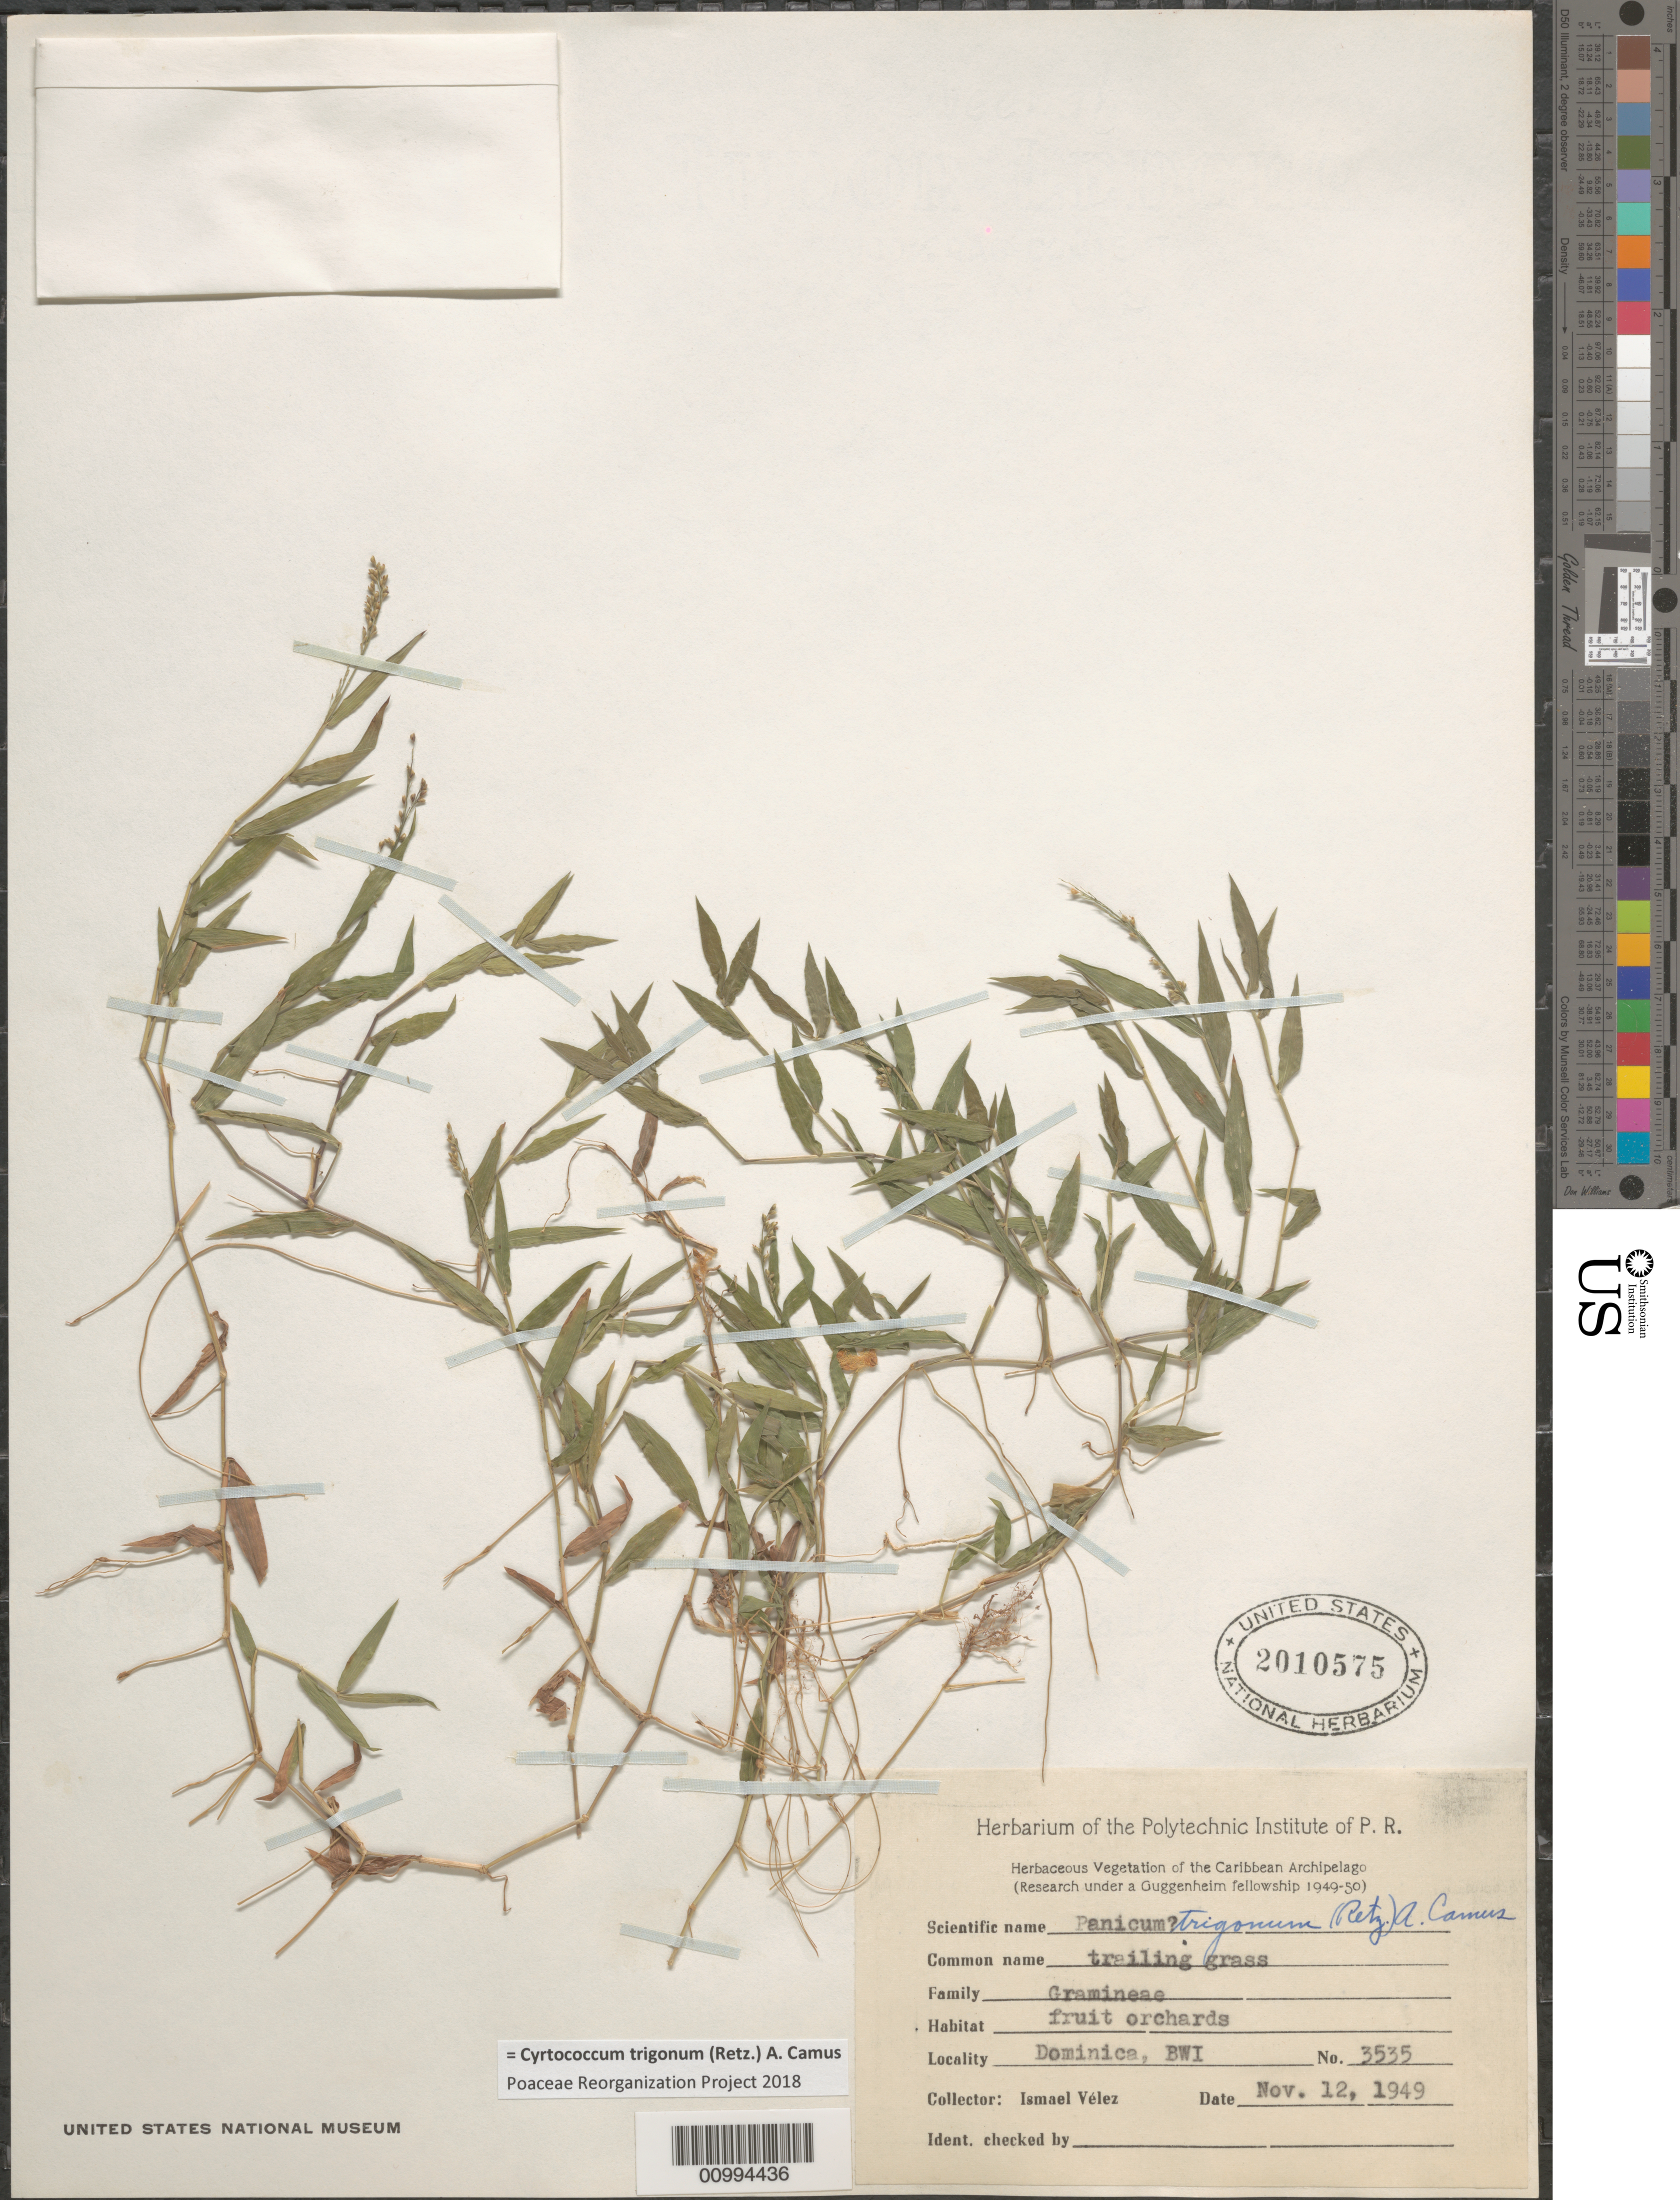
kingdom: Plantae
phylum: Tracheophyta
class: Liliopsida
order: Poales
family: Poaceae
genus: Cyrtococcum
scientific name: Cyrtococcum trigonum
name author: (Retz.) A. Camus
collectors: I. Velez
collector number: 3535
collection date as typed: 12 Nov 1949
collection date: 1949-11-12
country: Dominica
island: Dominica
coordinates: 0 N, 0 E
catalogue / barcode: US 2010575